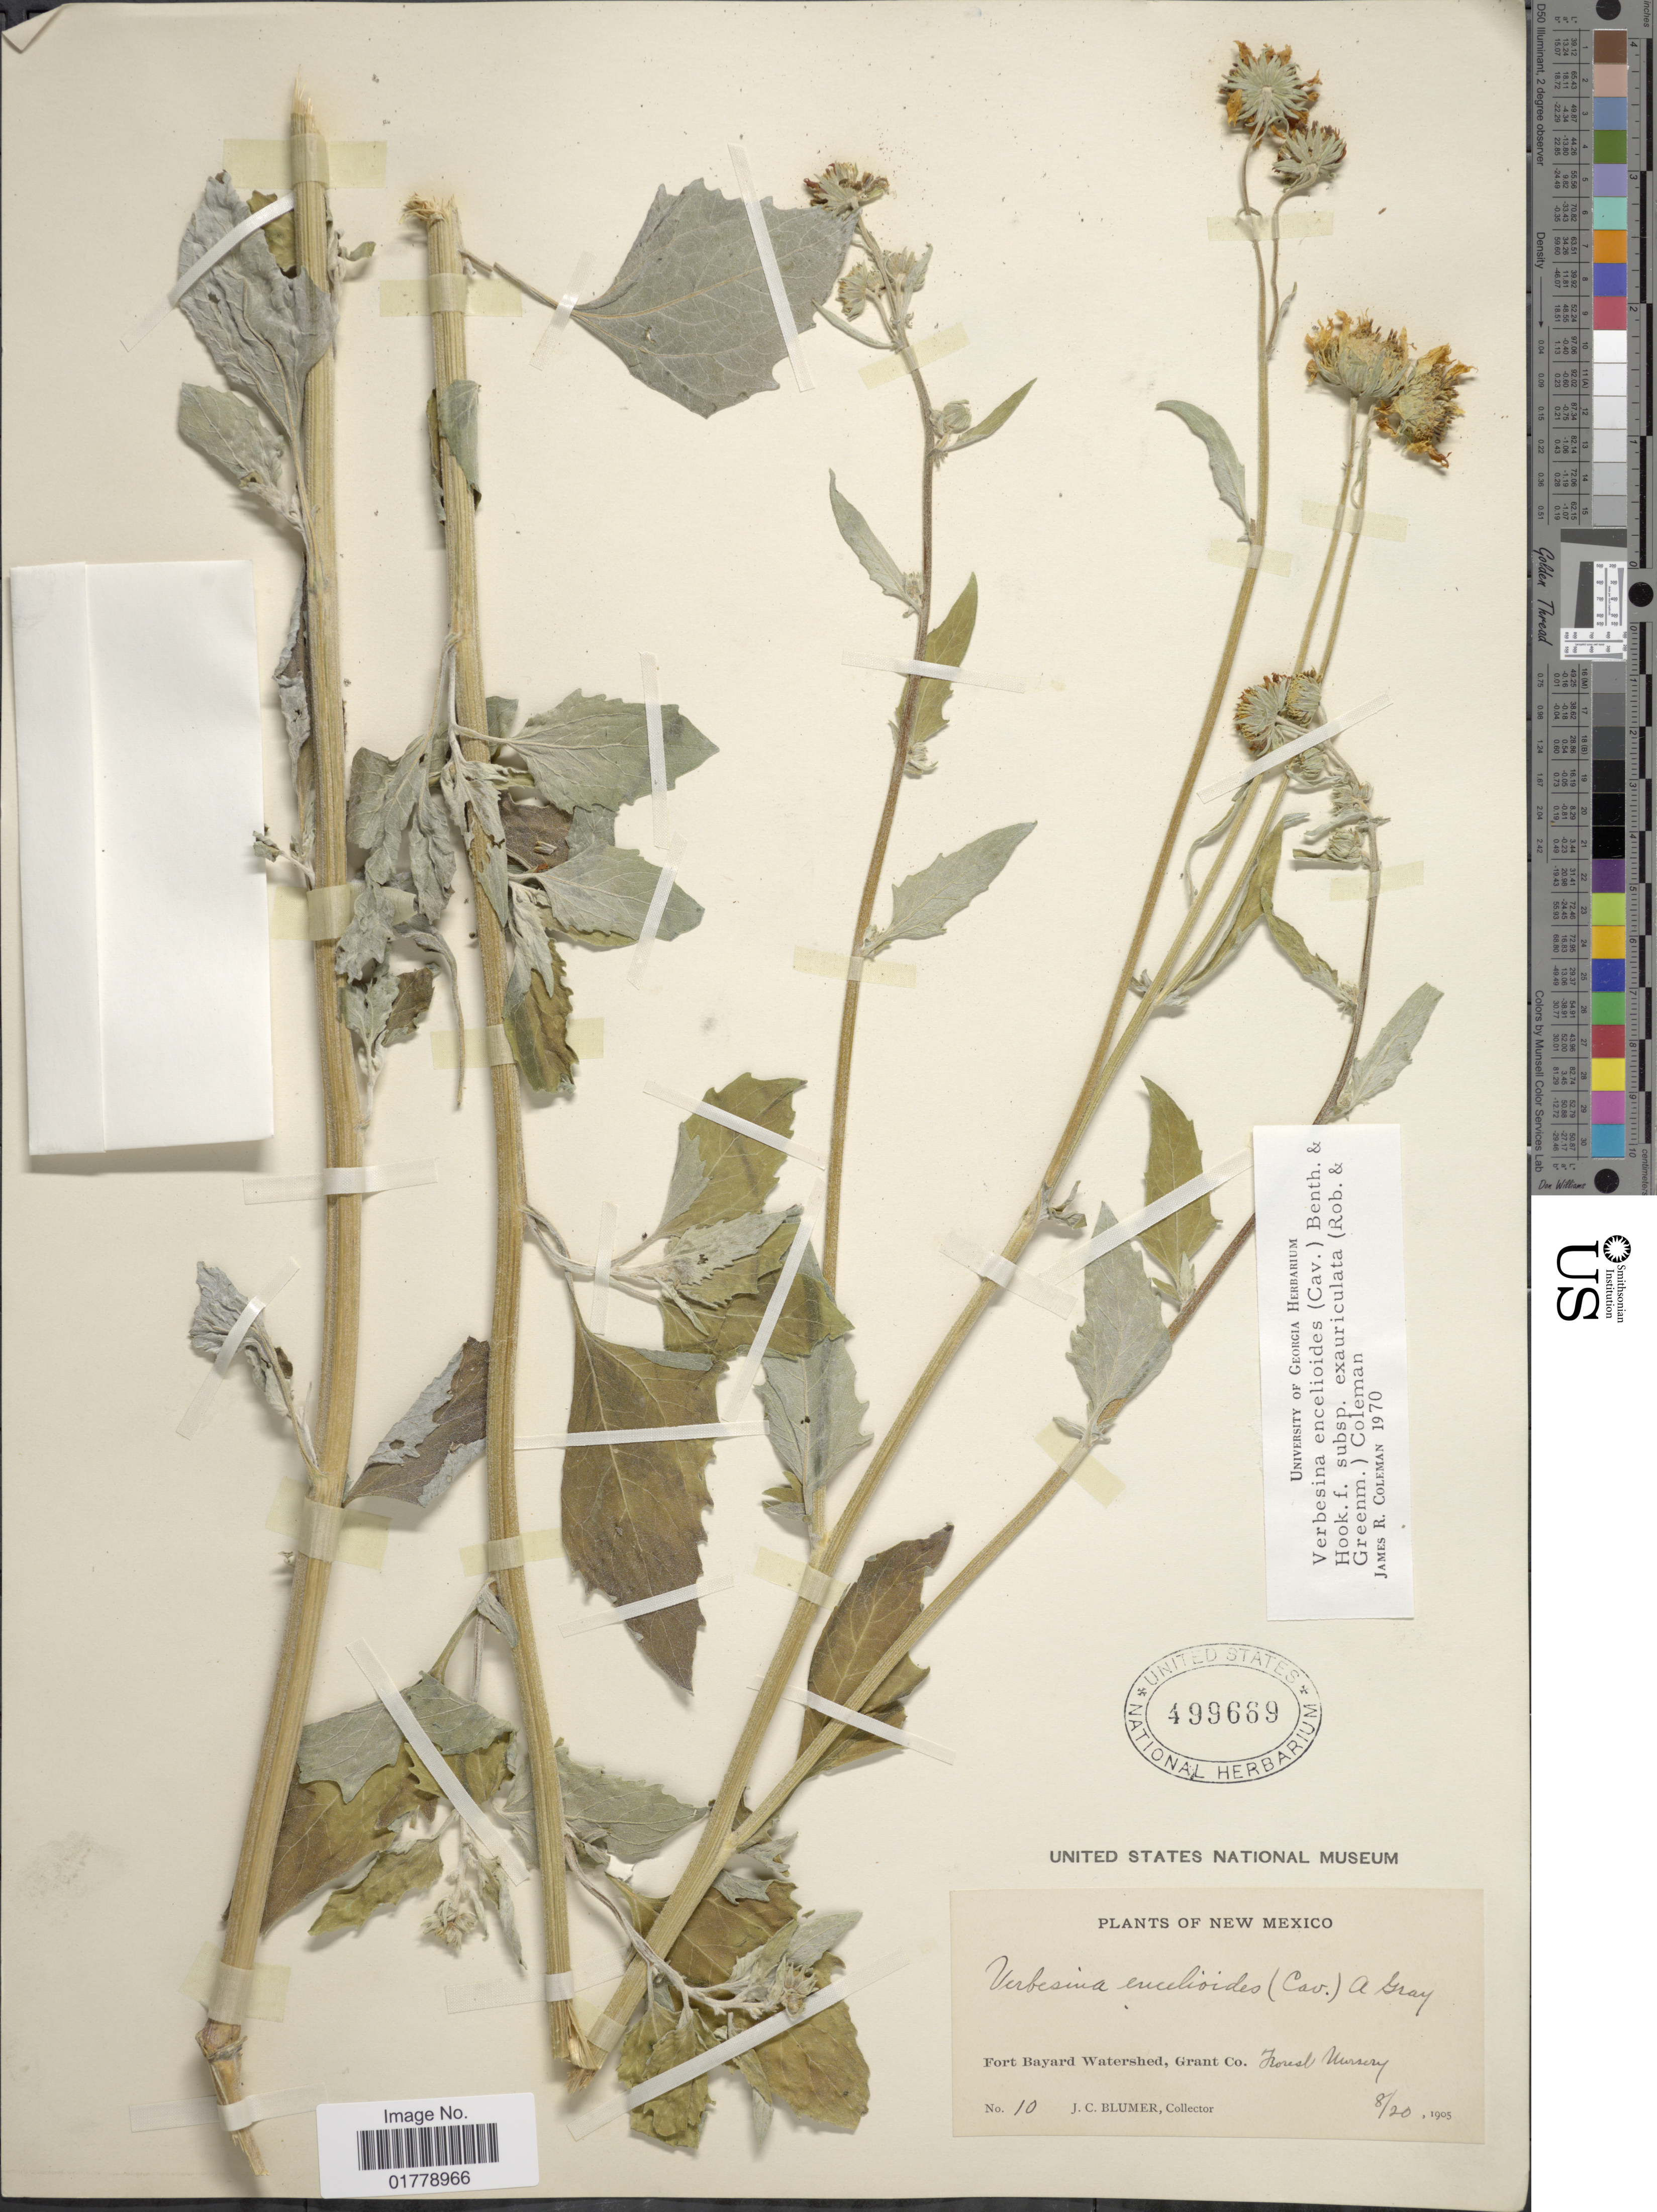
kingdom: Plantae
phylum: Tracheophyta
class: Magnoliopsida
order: Asterales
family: Asteraceae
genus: Verbesina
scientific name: Verbesina encelioides var. cana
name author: (B.L. Rob.) Greenm.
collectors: J. C. Blumer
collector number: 10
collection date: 1905-08-20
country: United States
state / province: New Mexico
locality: Fort Bayard Watershed, Grant Co. Forest Nursery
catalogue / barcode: US 499669